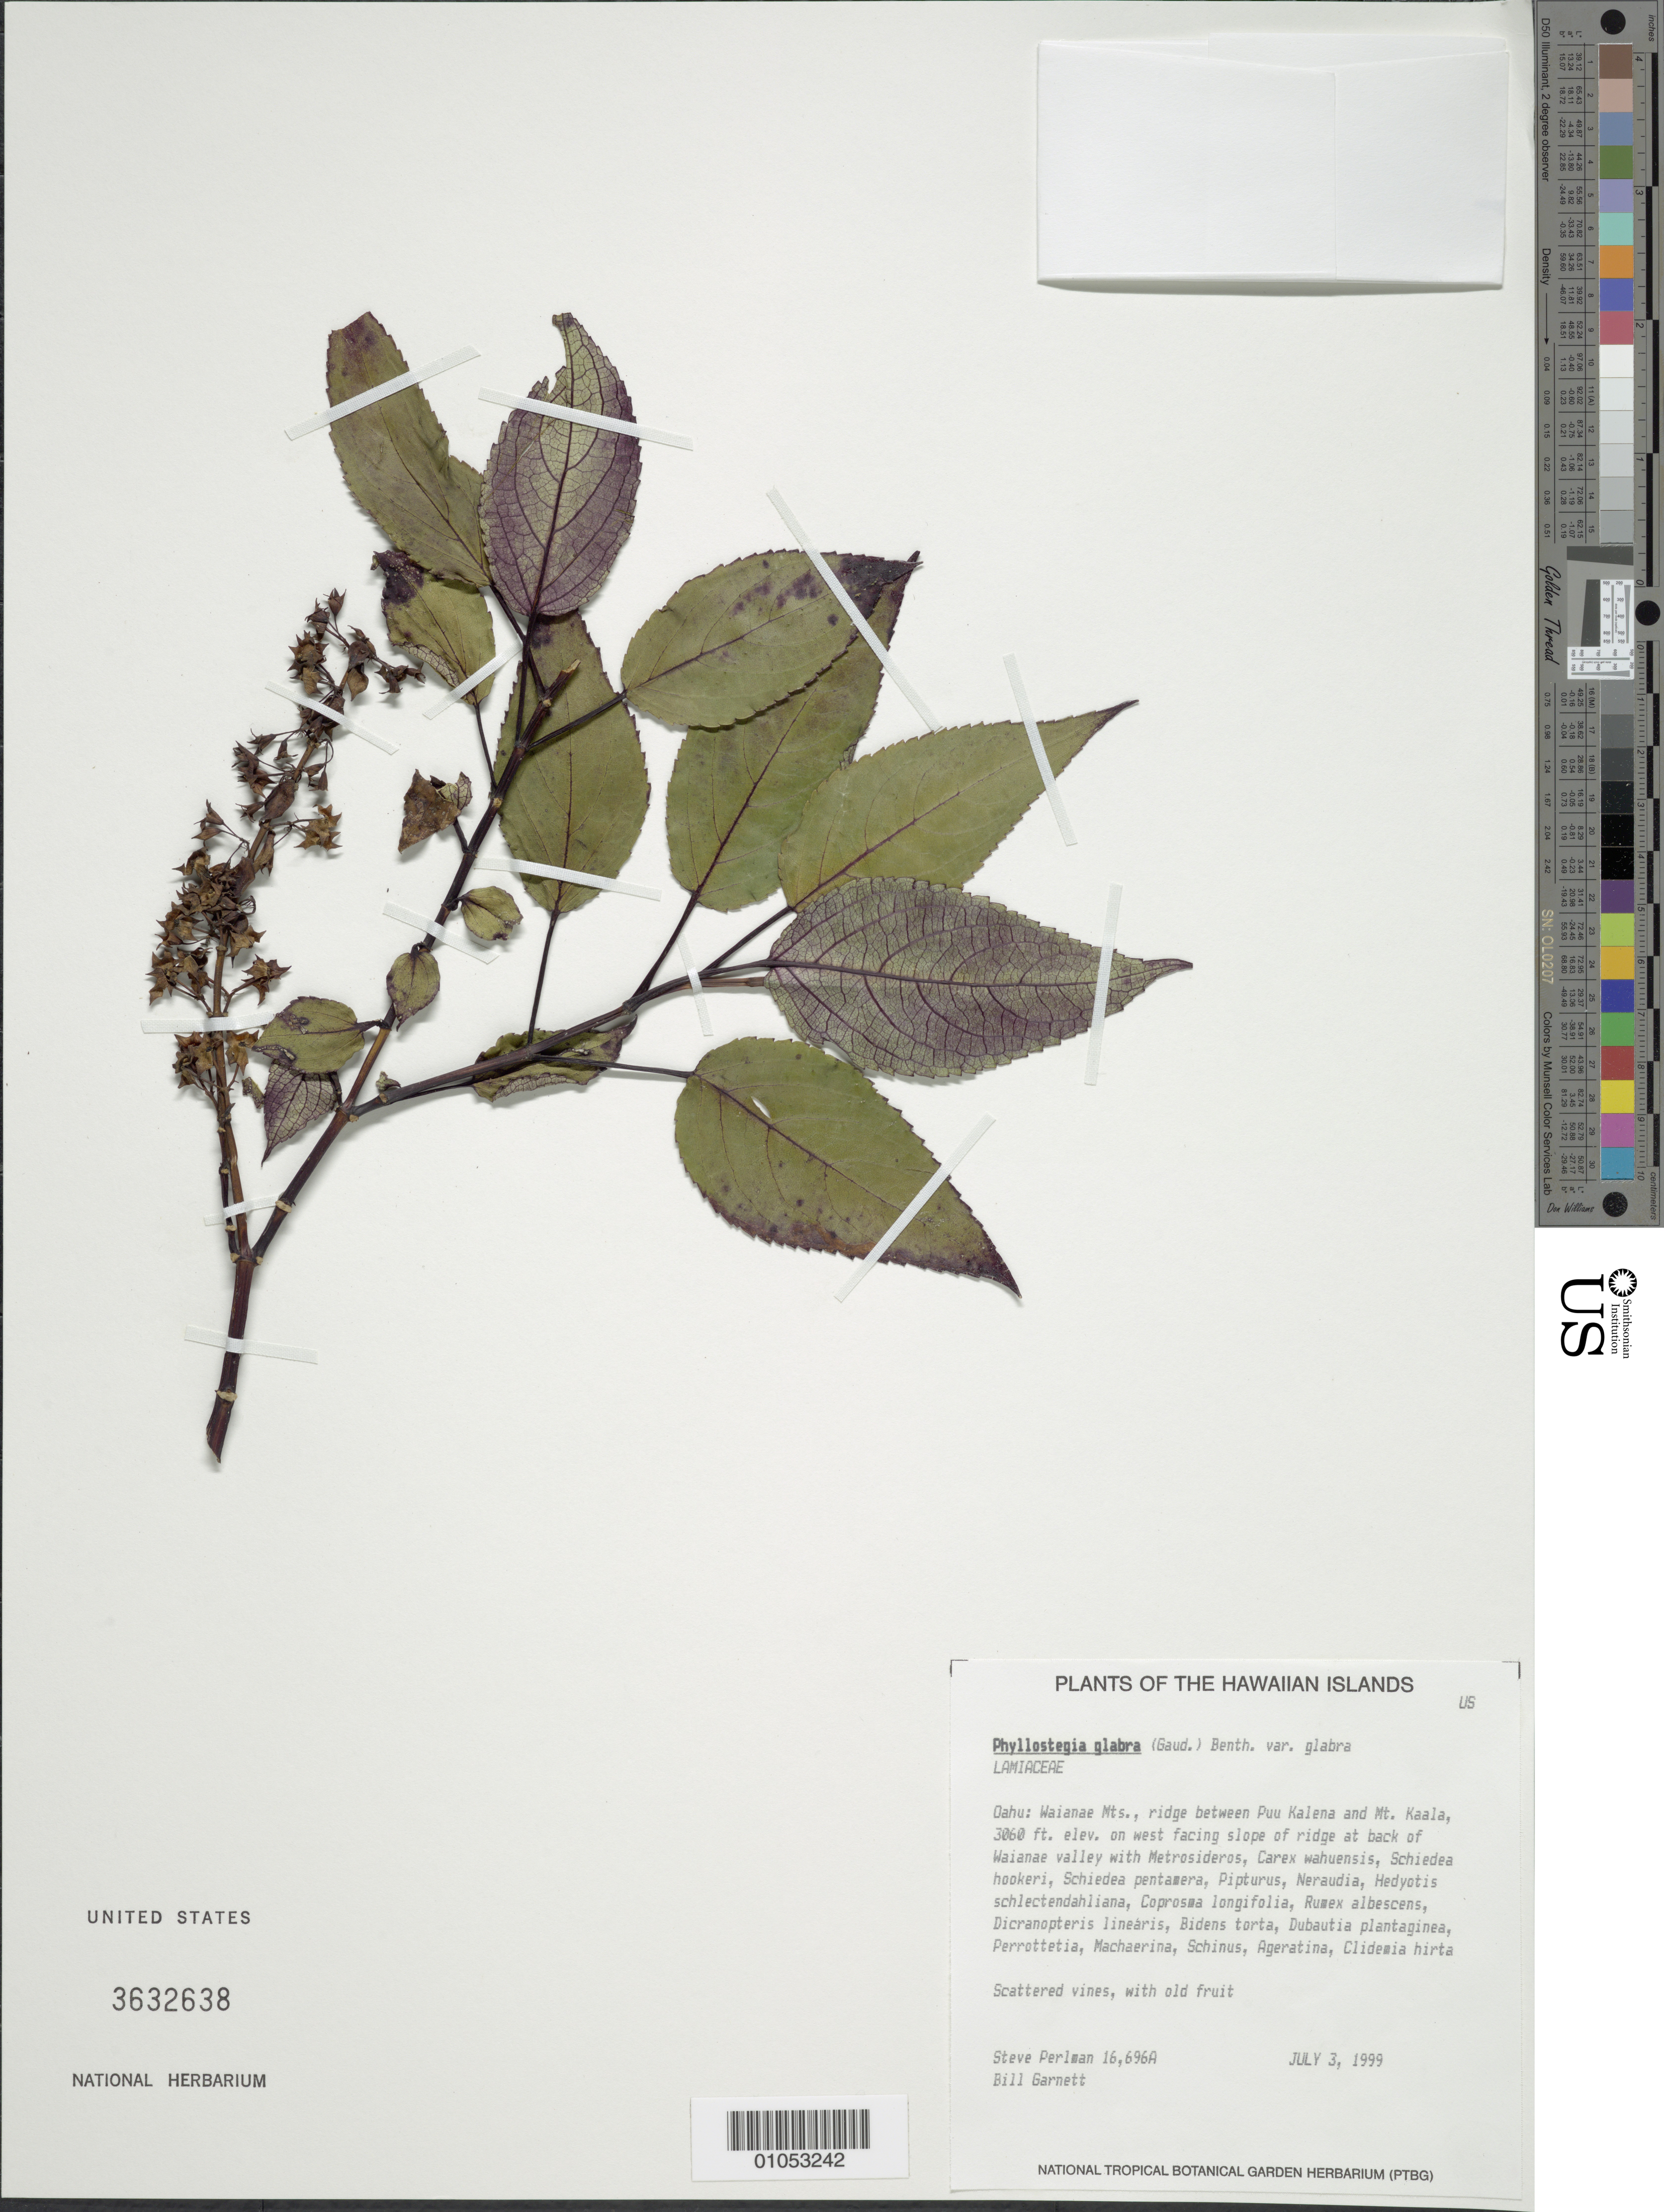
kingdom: Plantae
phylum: Tracheophyta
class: Magnoliopsida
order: Lamiales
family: Lamiaceae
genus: Phyllostegia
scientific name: Phyllostegia glabra var. glabra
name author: (Gaudich.) Benth.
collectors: S. P. Perlman & B. Garnett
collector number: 16691A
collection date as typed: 3 Jul 1999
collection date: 1999-07-03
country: United States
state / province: Hawaii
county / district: Honolulu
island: Oahu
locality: Waianae Mts., ridge between Puu Kalena and Mt. Kaala.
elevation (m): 933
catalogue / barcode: US 3632638